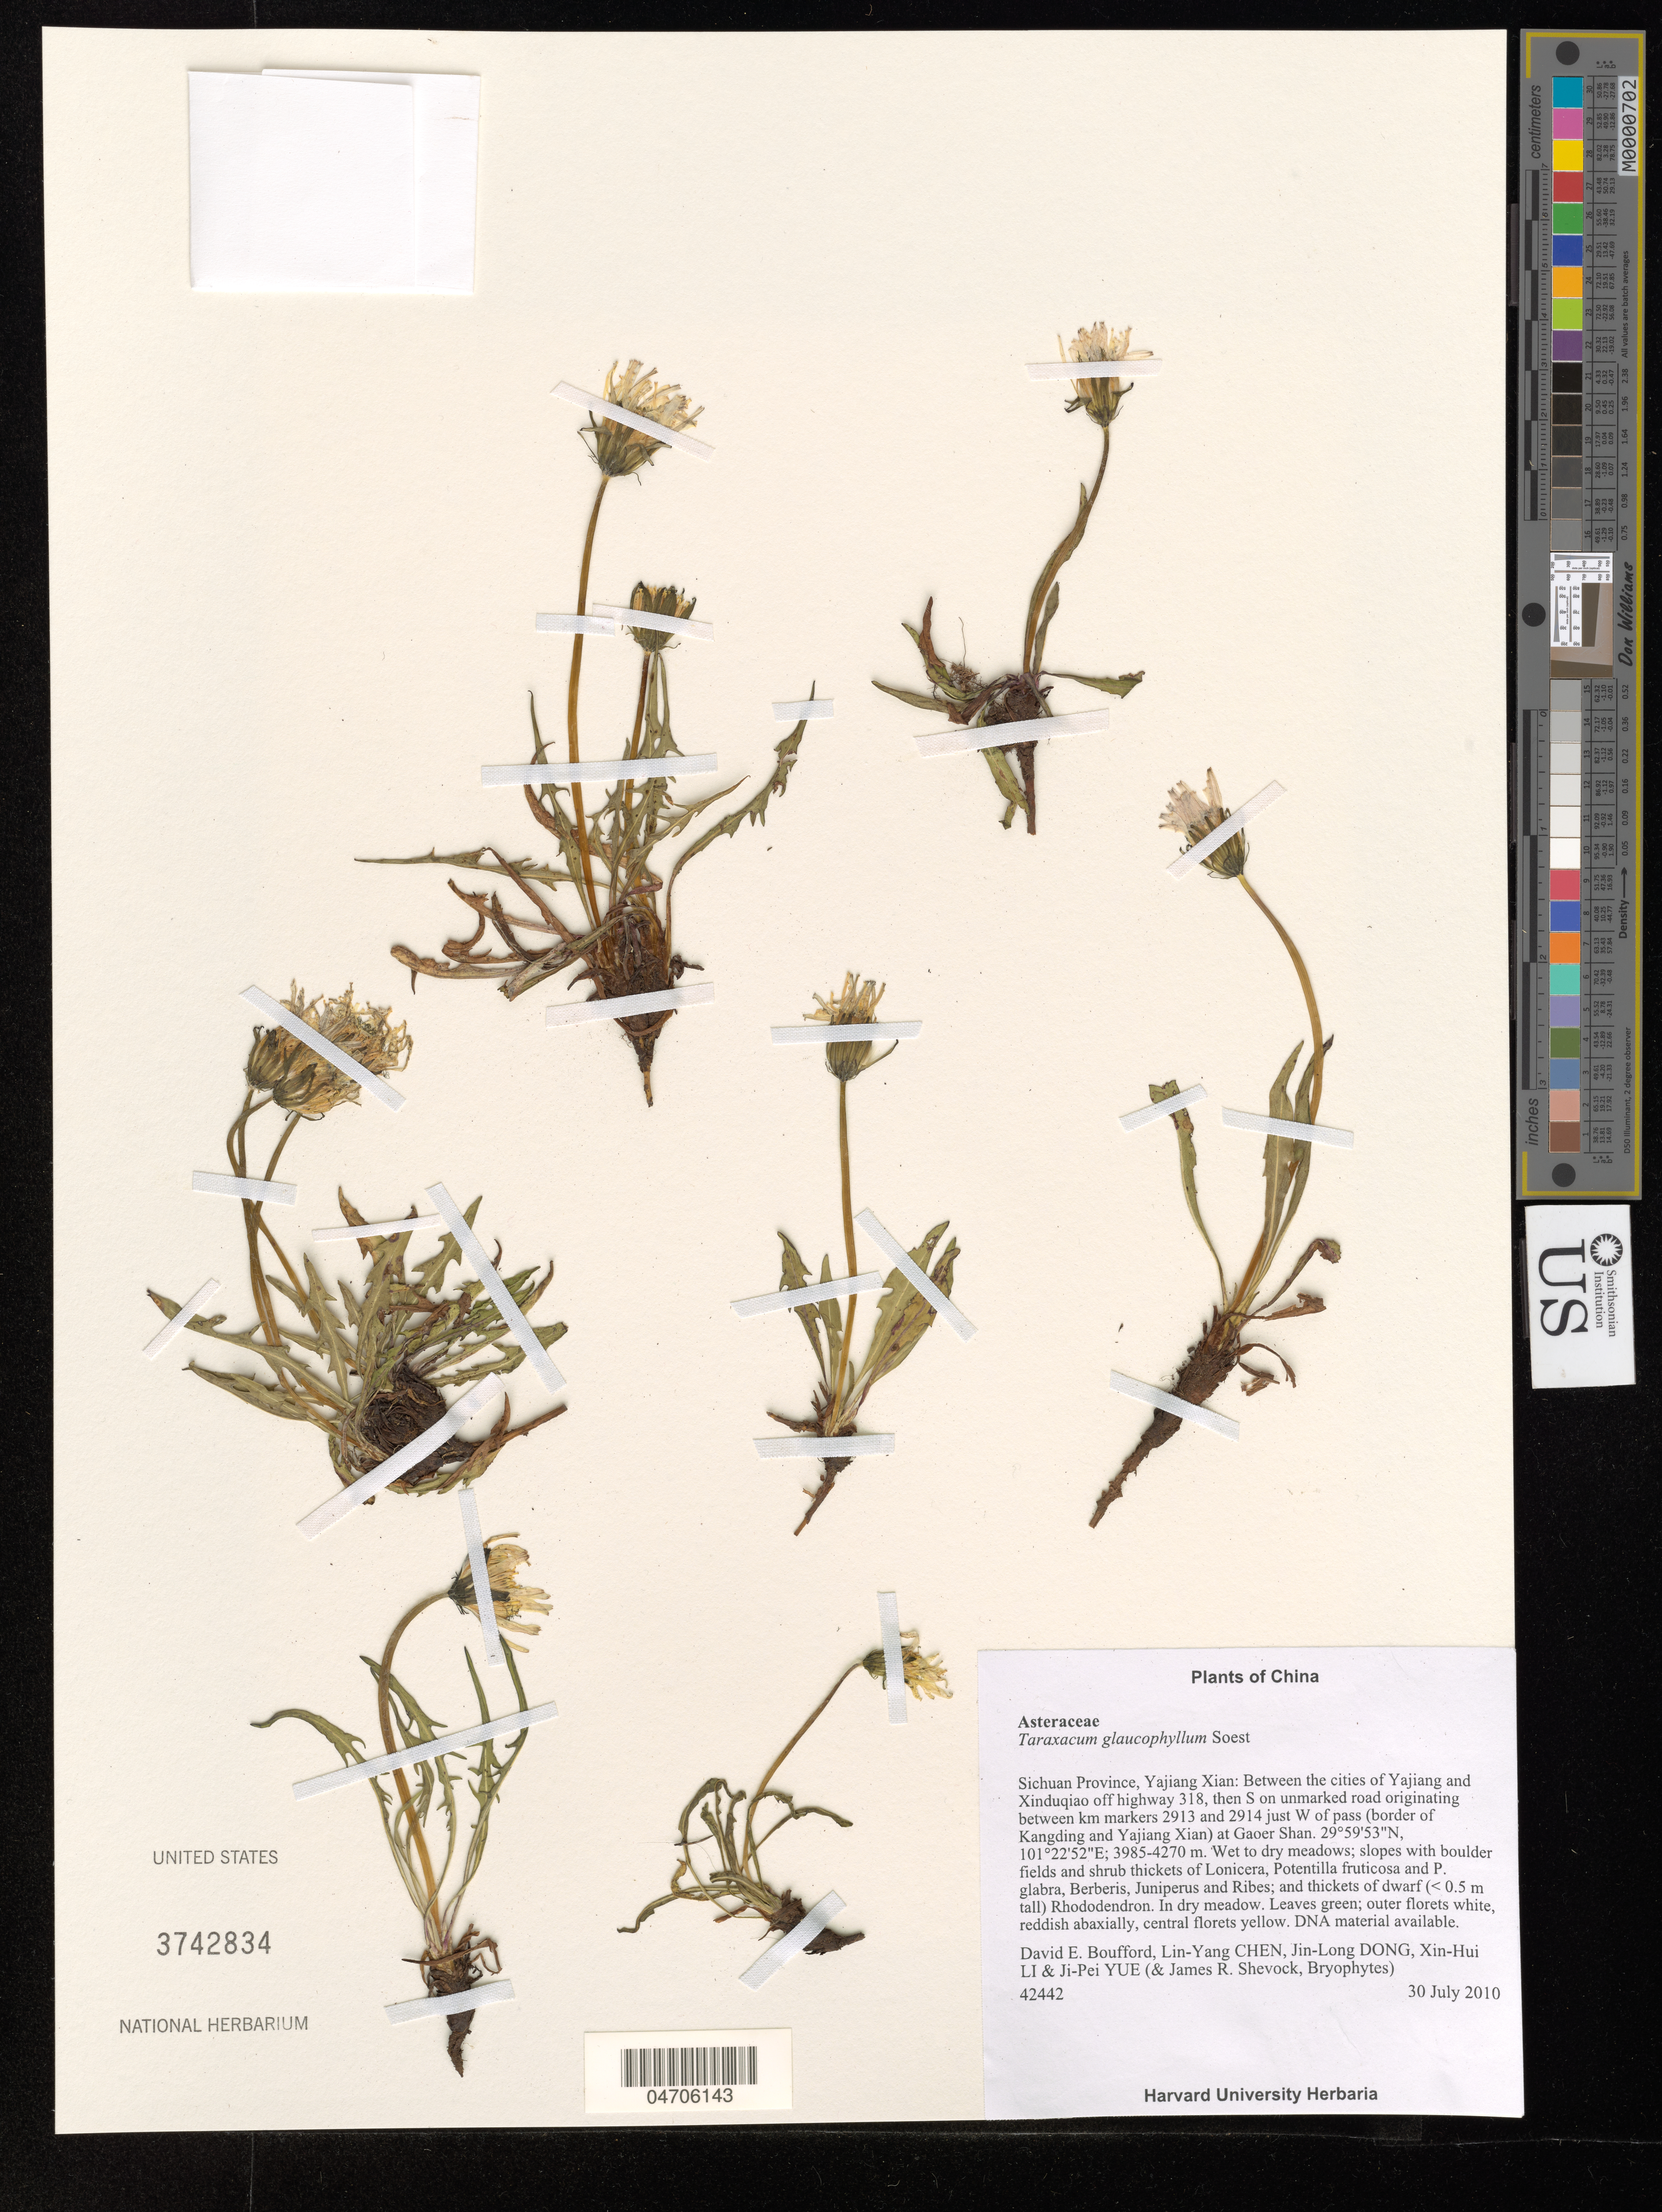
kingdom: Plantae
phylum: Tracheophyta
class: Magnoliopsida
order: Asterales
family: Asteraceae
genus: Taraxacum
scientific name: Taraxacum glaucophyllum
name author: Soest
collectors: D. E. Boufford, L. Chen, J. Dong, X. Li & et al.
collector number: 42442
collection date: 2010-07-30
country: China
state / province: Sichuan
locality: Yajiang Xian: Between the cities of Yajiang and Xinduqiao off highway 318, then S on unmarked road originating between km markers 2913 and 2914 just W of pass (border of Kangding and Yajiang Xian) at Gaoer Shan.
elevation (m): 3985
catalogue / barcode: US 3742834